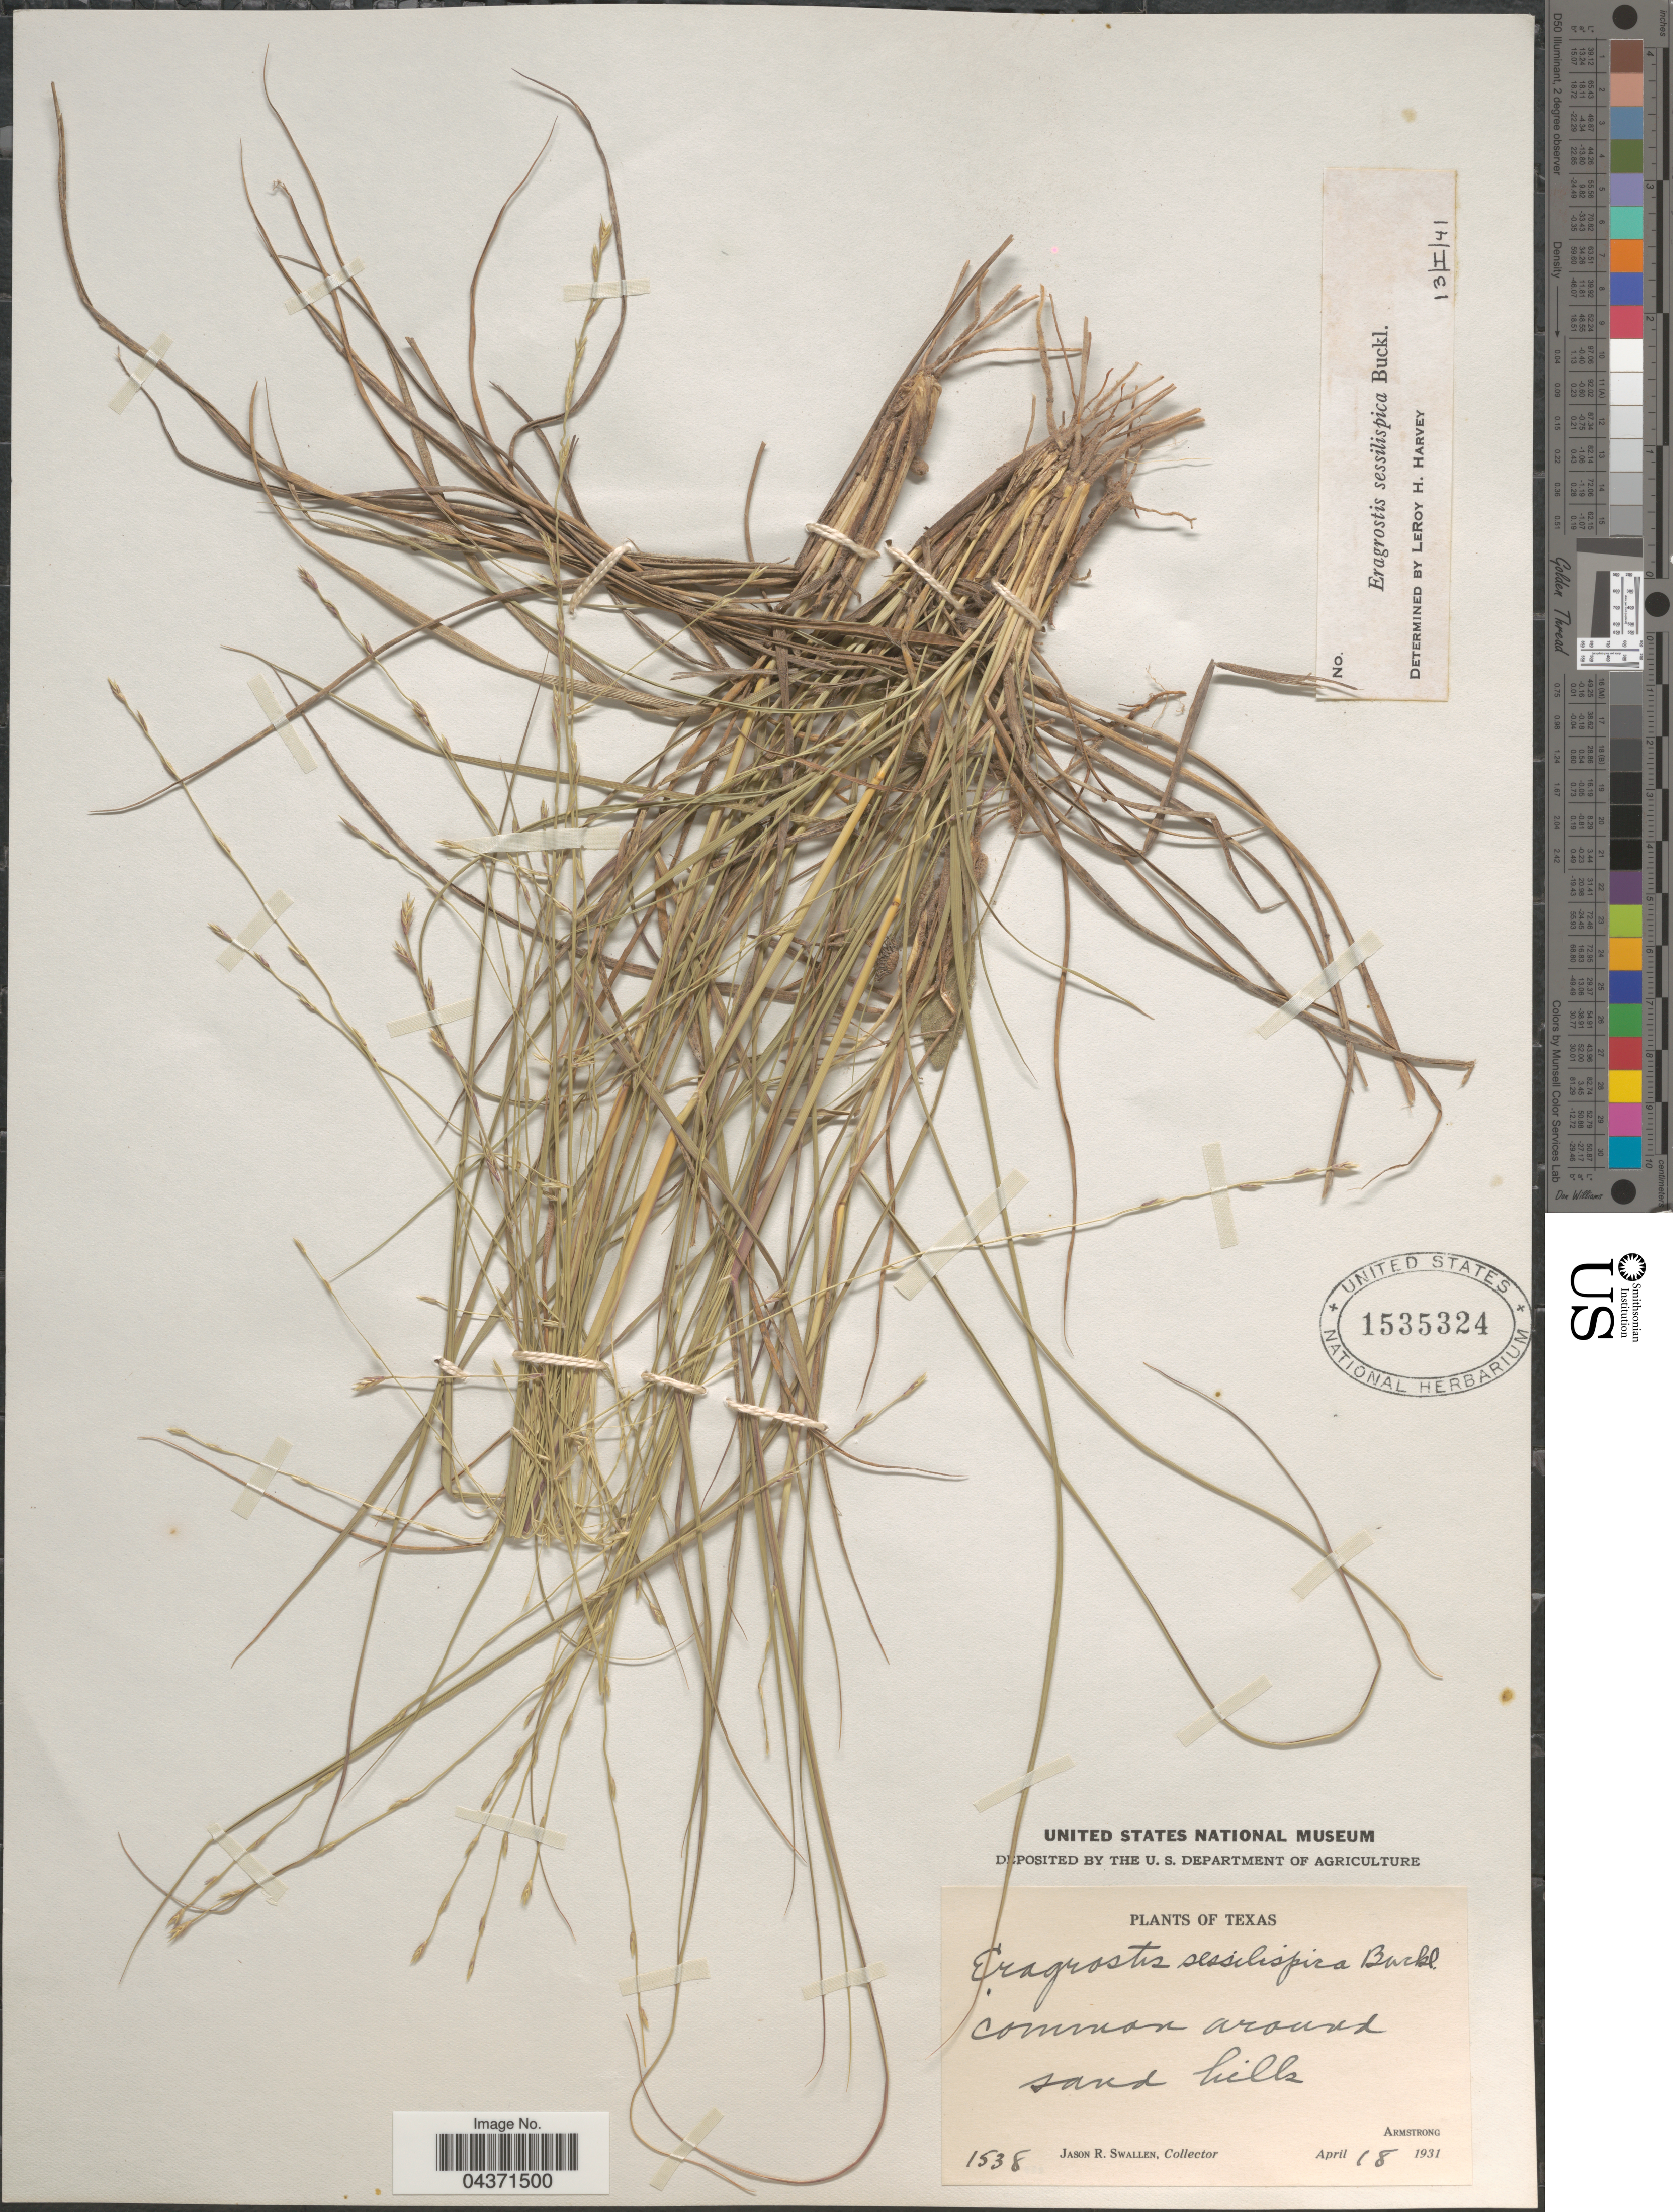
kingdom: Plantae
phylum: Tracheophyta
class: Liliopsida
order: Poales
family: Poaceae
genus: Eragrostis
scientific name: Eragrostis sessilispica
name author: Buckley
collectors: J. R. Swallen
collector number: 1538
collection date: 1931-04-18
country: United States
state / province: Texas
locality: Common around sand hills. Armstrong.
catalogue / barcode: US 1535324